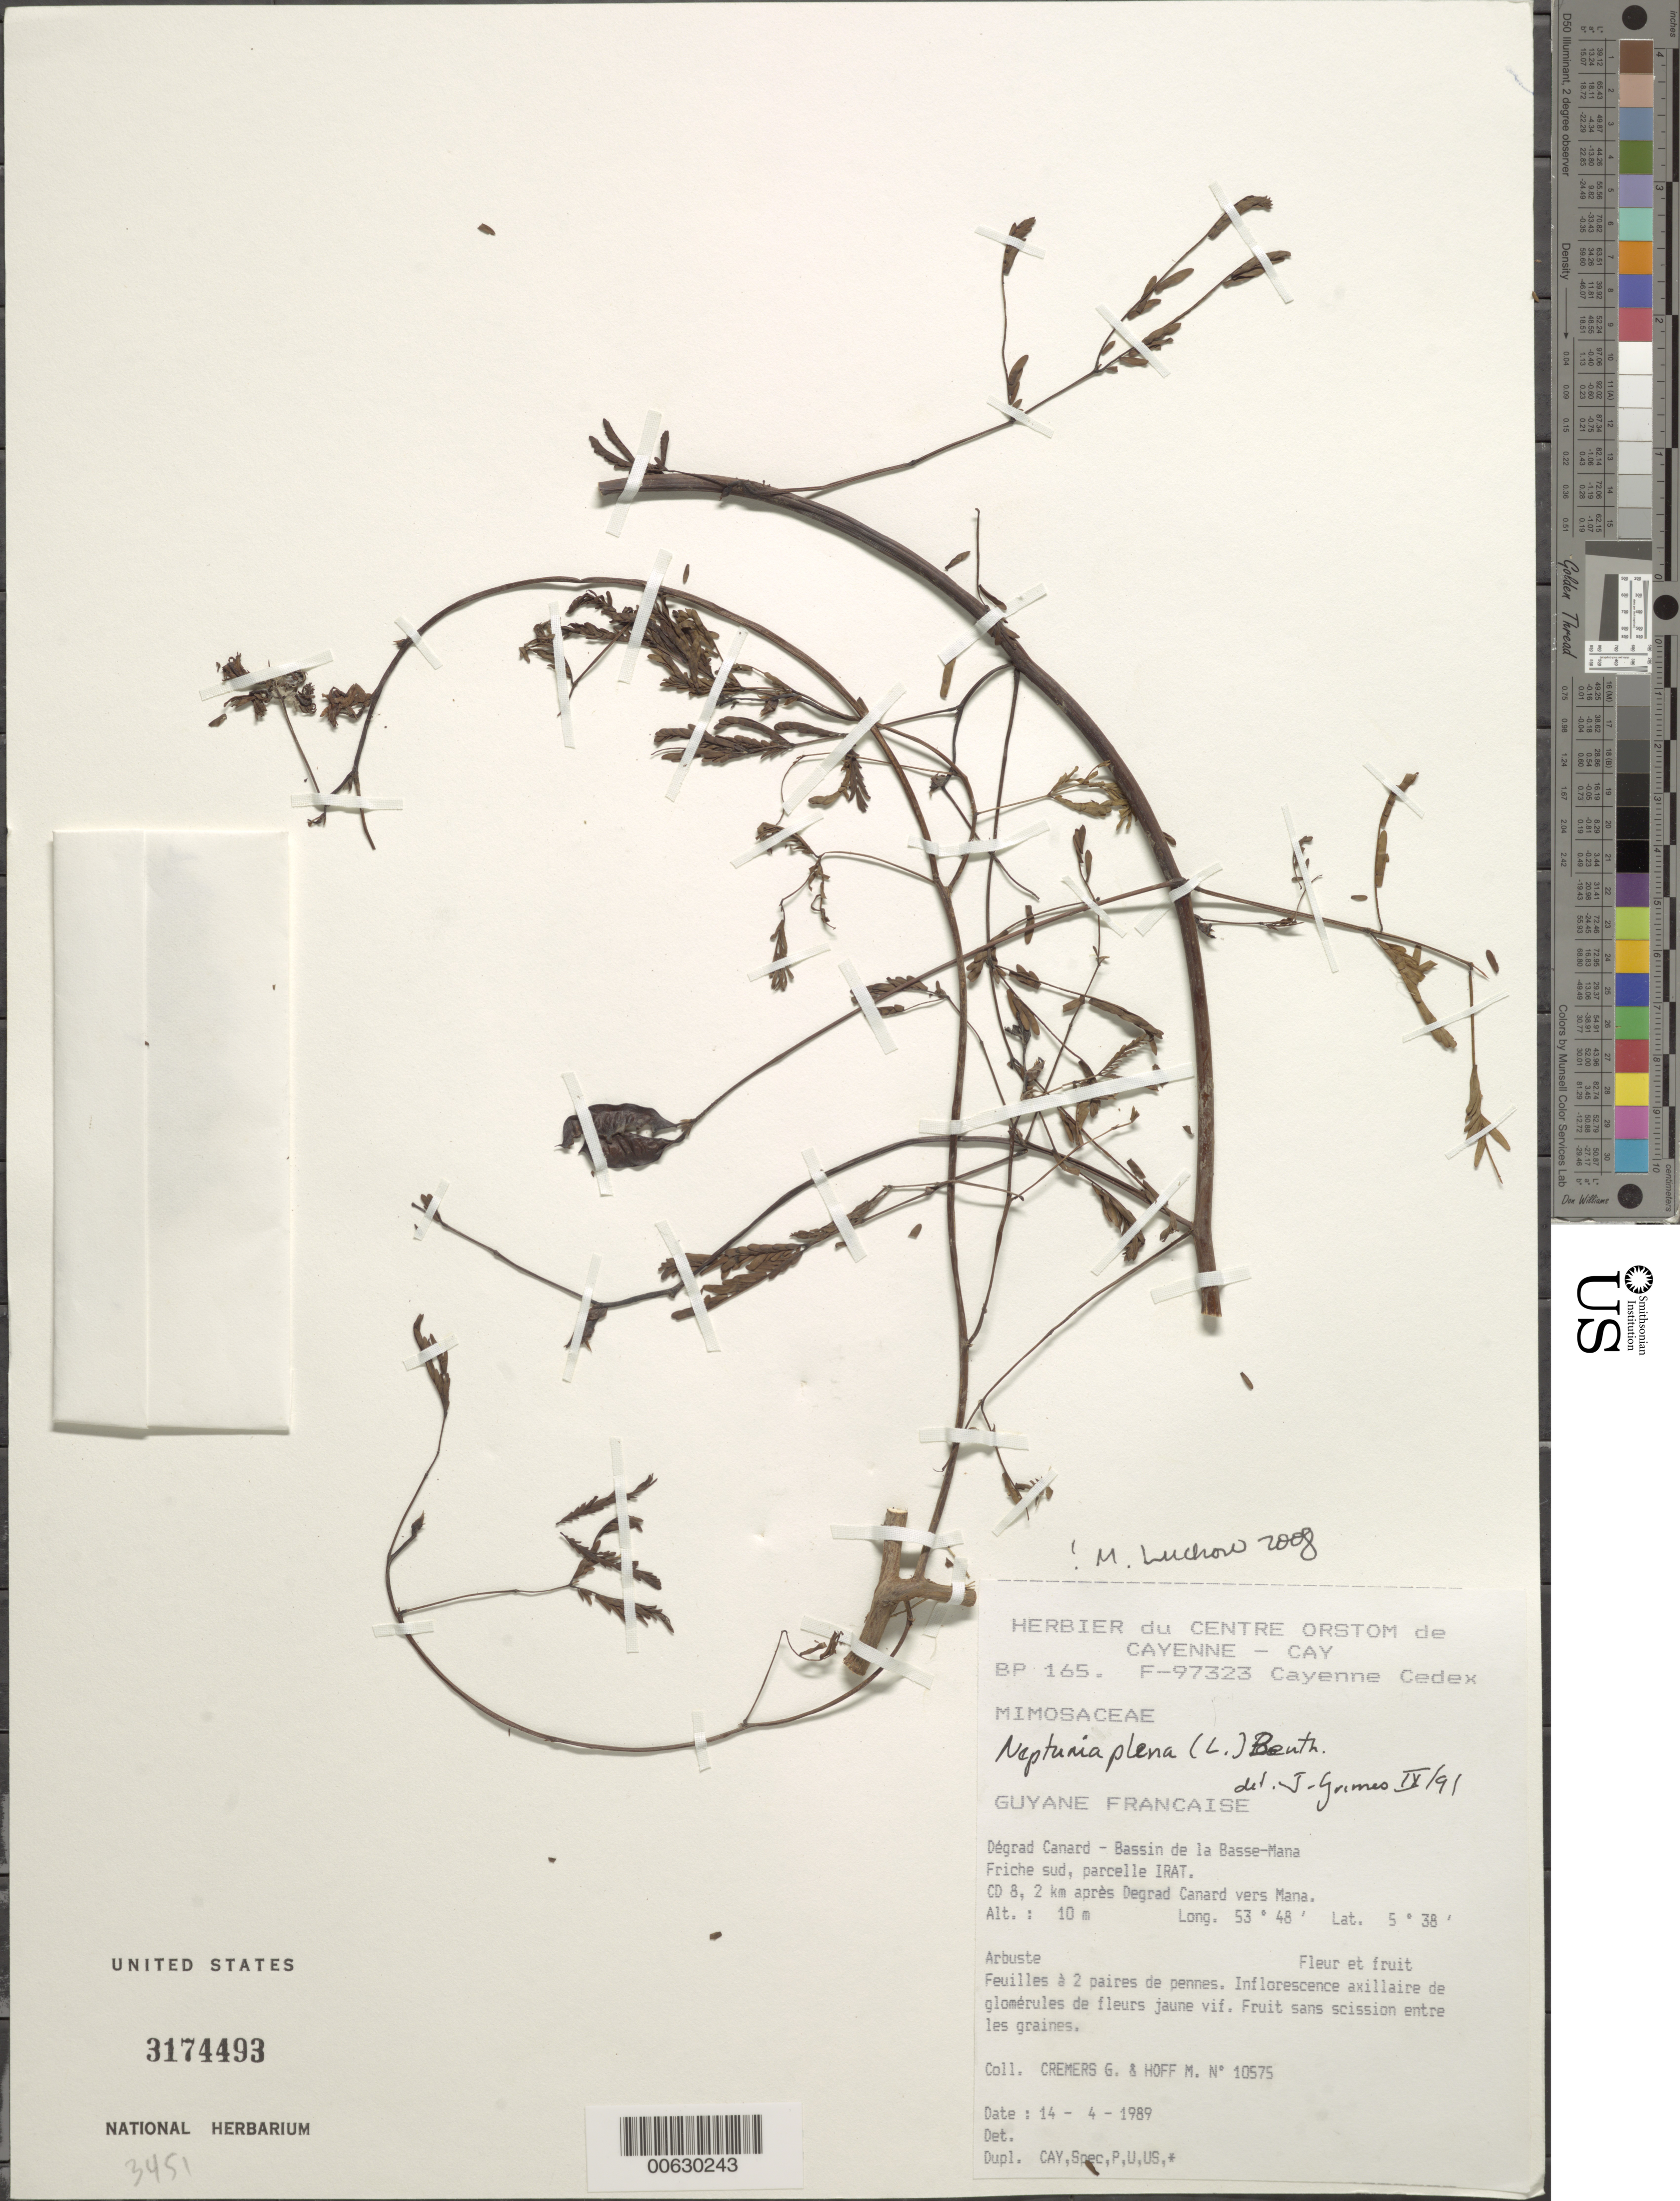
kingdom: Plantae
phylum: Tracheophyta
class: Magnoliopsida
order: Fabales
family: Fabaceae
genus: Neptunia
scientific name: Neptunia plena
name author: (L.) Benth.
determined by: Grimes, J.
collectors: G. Cremers & M. Hoff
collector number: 10575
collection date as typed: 14-Apr-89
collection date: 1989-04-14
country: French Guiana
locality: Dégrad Canard, Bassin de la Basse-Mana; 2 km apres Degrad Canard vers Mana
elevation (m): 10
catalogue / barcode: US 3174493